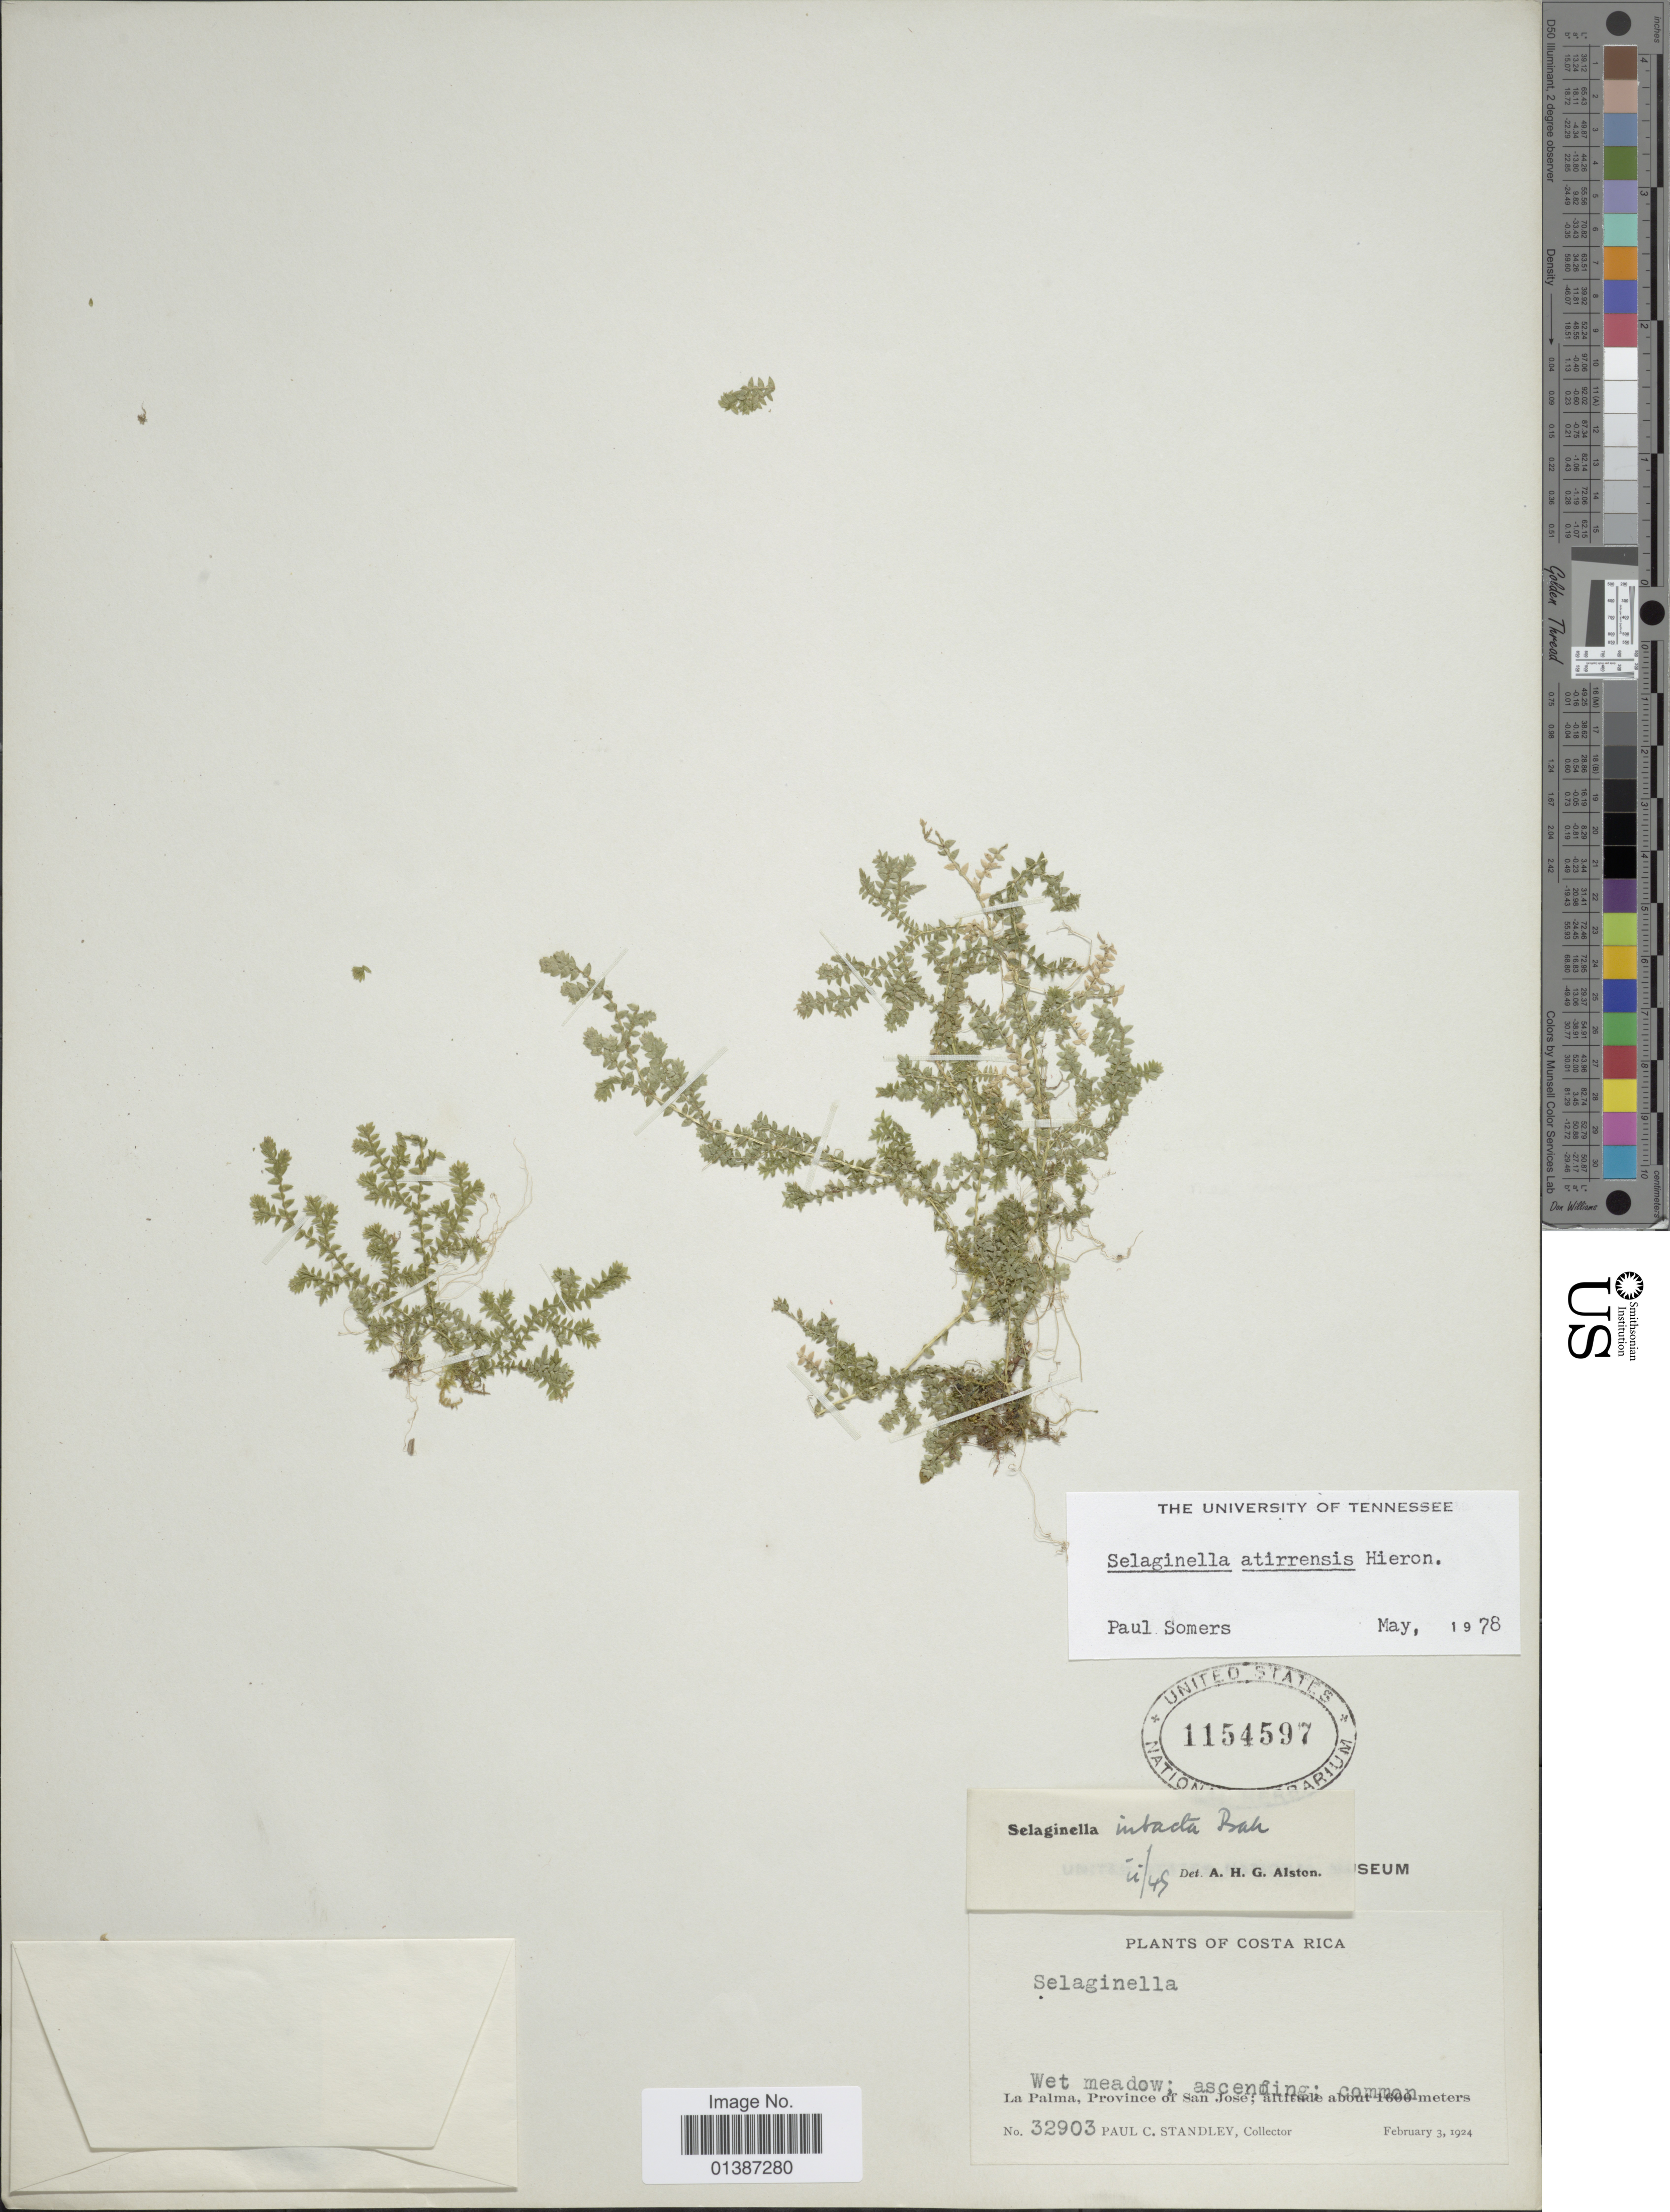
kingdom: Plantae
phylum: Tracheophyta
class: Lycopodiopsida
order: Selaginellales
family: Selaginellaceae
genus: Selaginella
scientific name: Selaginella atirrensis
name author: Hieron. in Engl. & Prantl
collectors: P. C. Standley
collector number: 32903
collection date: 1924-02-03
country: Costa Rica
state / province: San José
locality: La Palma, Province of San José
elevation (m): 1600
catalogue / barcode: US 1154597